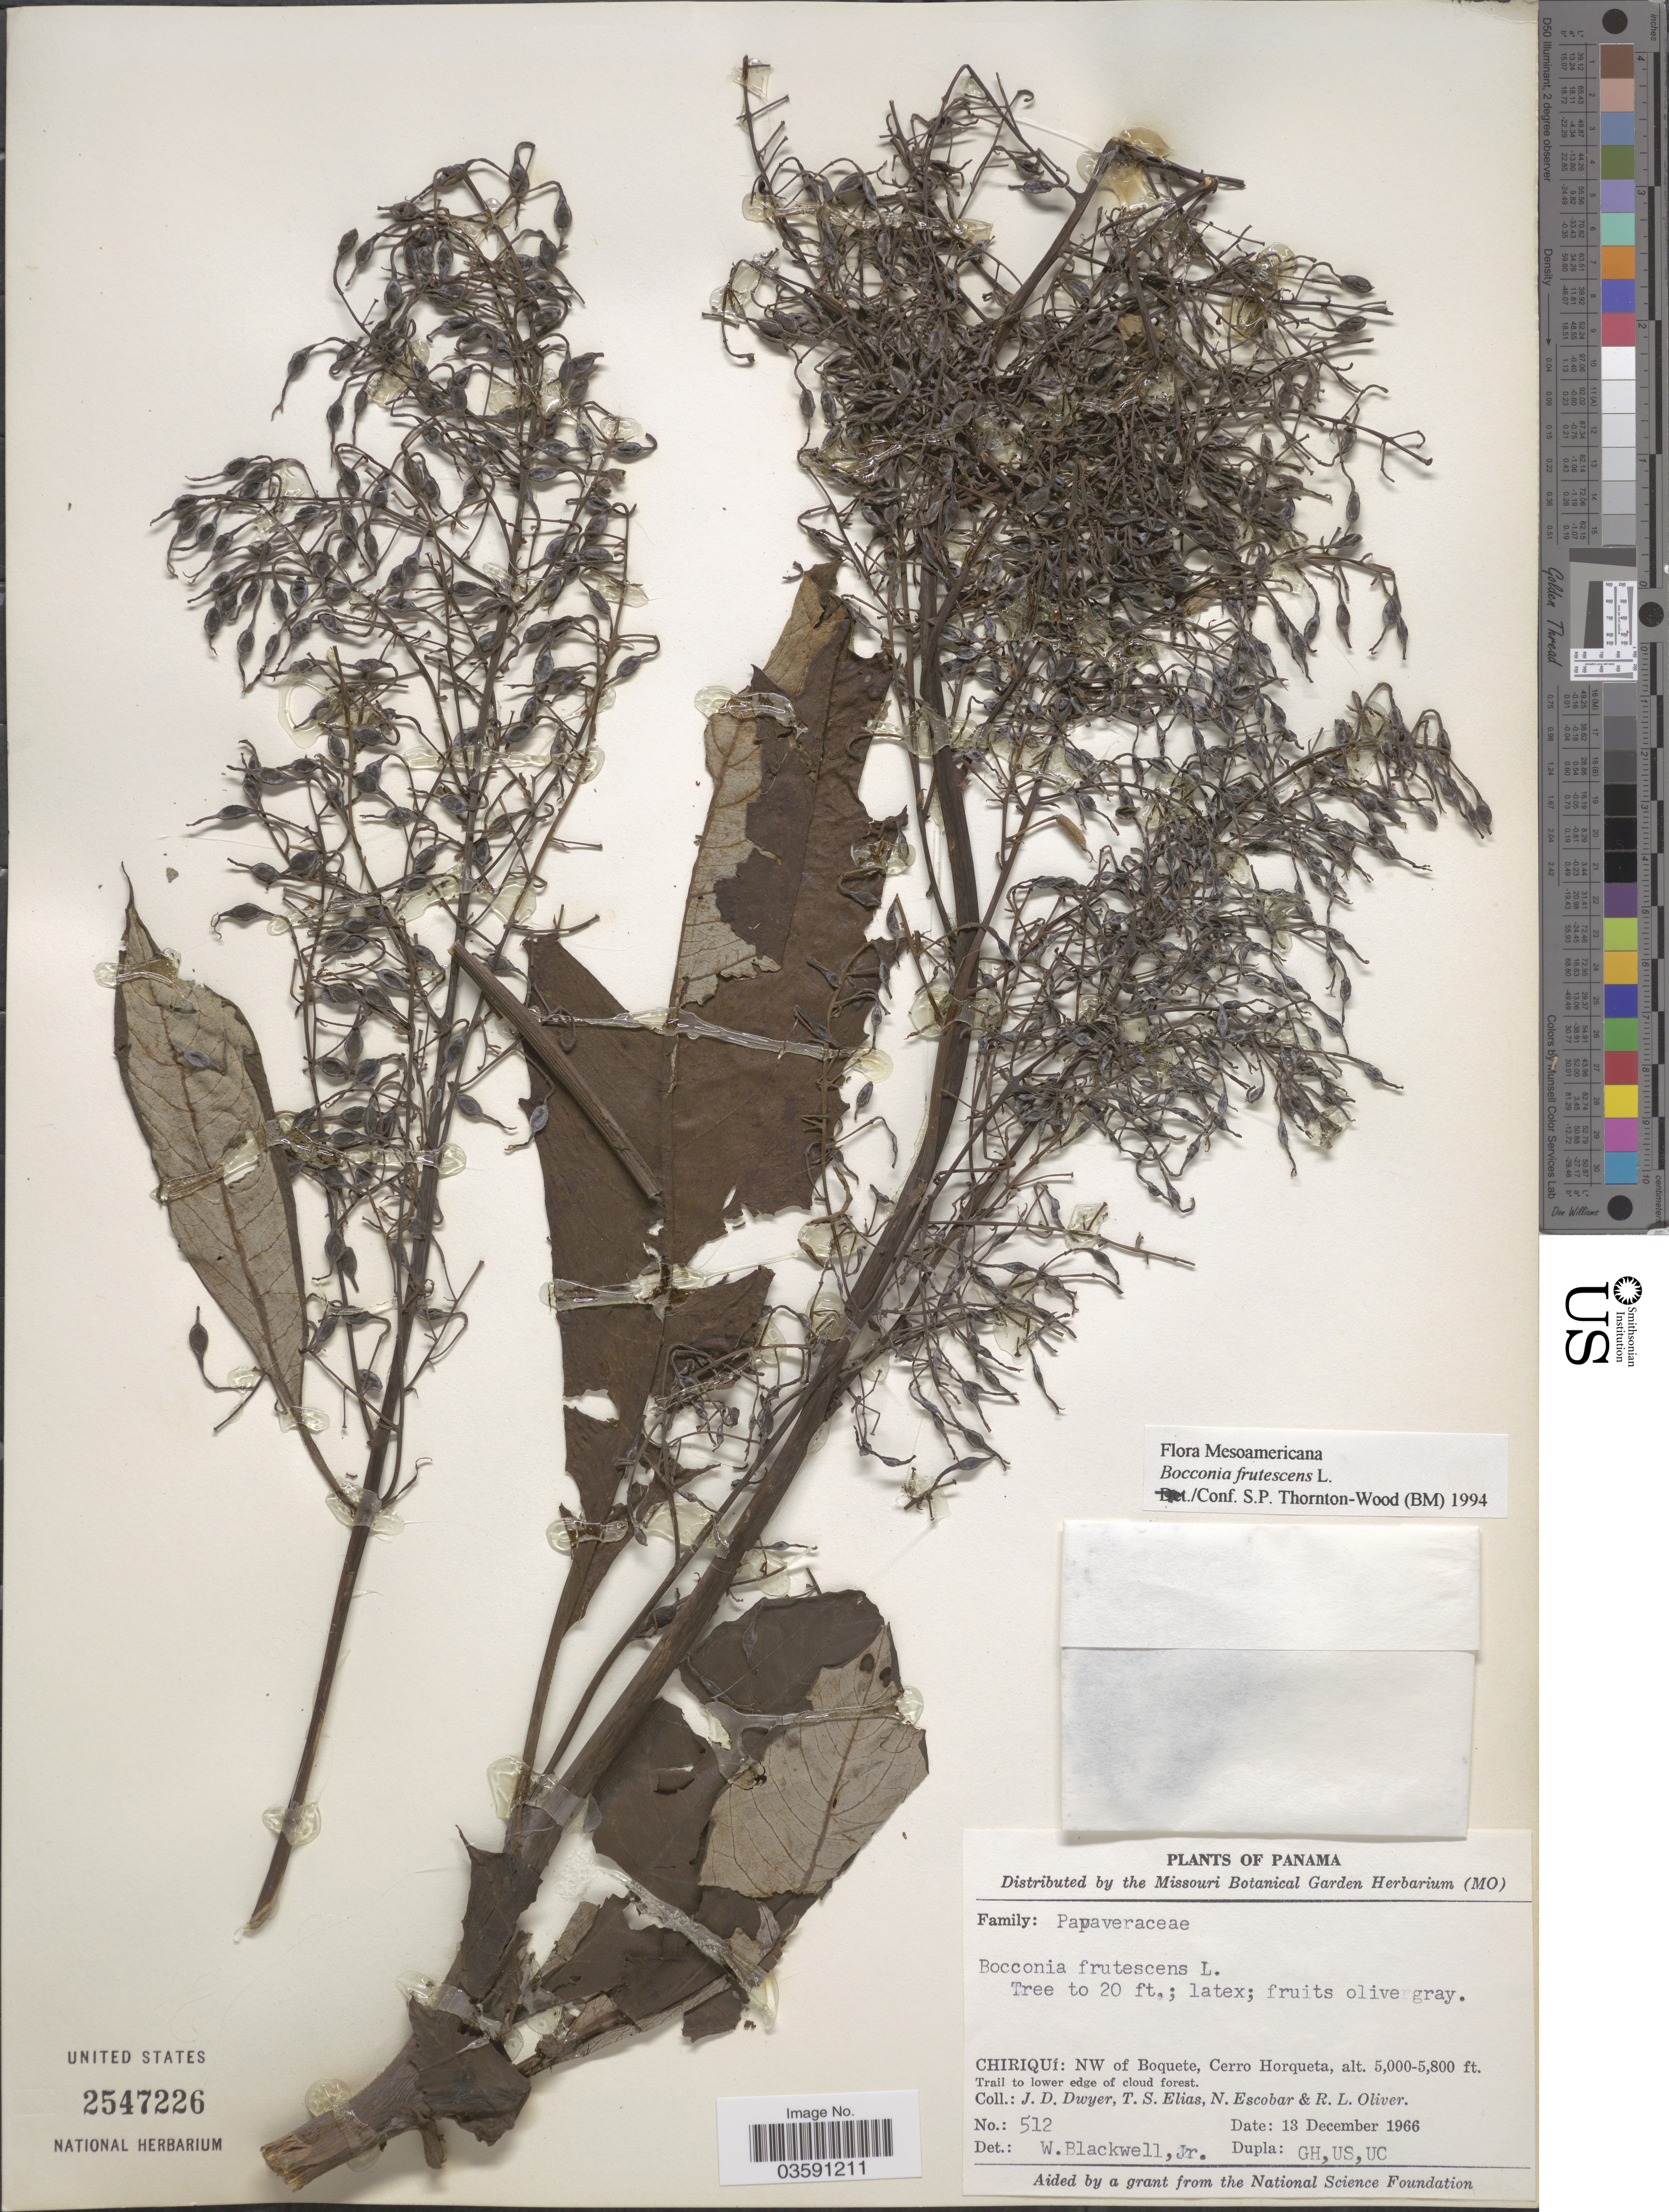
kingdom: Plantae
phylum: Tracheophyta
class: Magnoliopsida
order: Ranunculales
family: Papaveraceae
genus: Bocconia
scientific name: Bocconia frutescens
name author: L.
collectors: J. D. Dwyer, T. S. Elias, N. Escobar & R. Oliver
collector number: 512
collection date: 1966-12-13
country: Panama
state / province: Chiriqui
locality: NW of Boquete, Cerro Horqueta.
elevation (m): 1524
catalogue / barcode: US 2547226